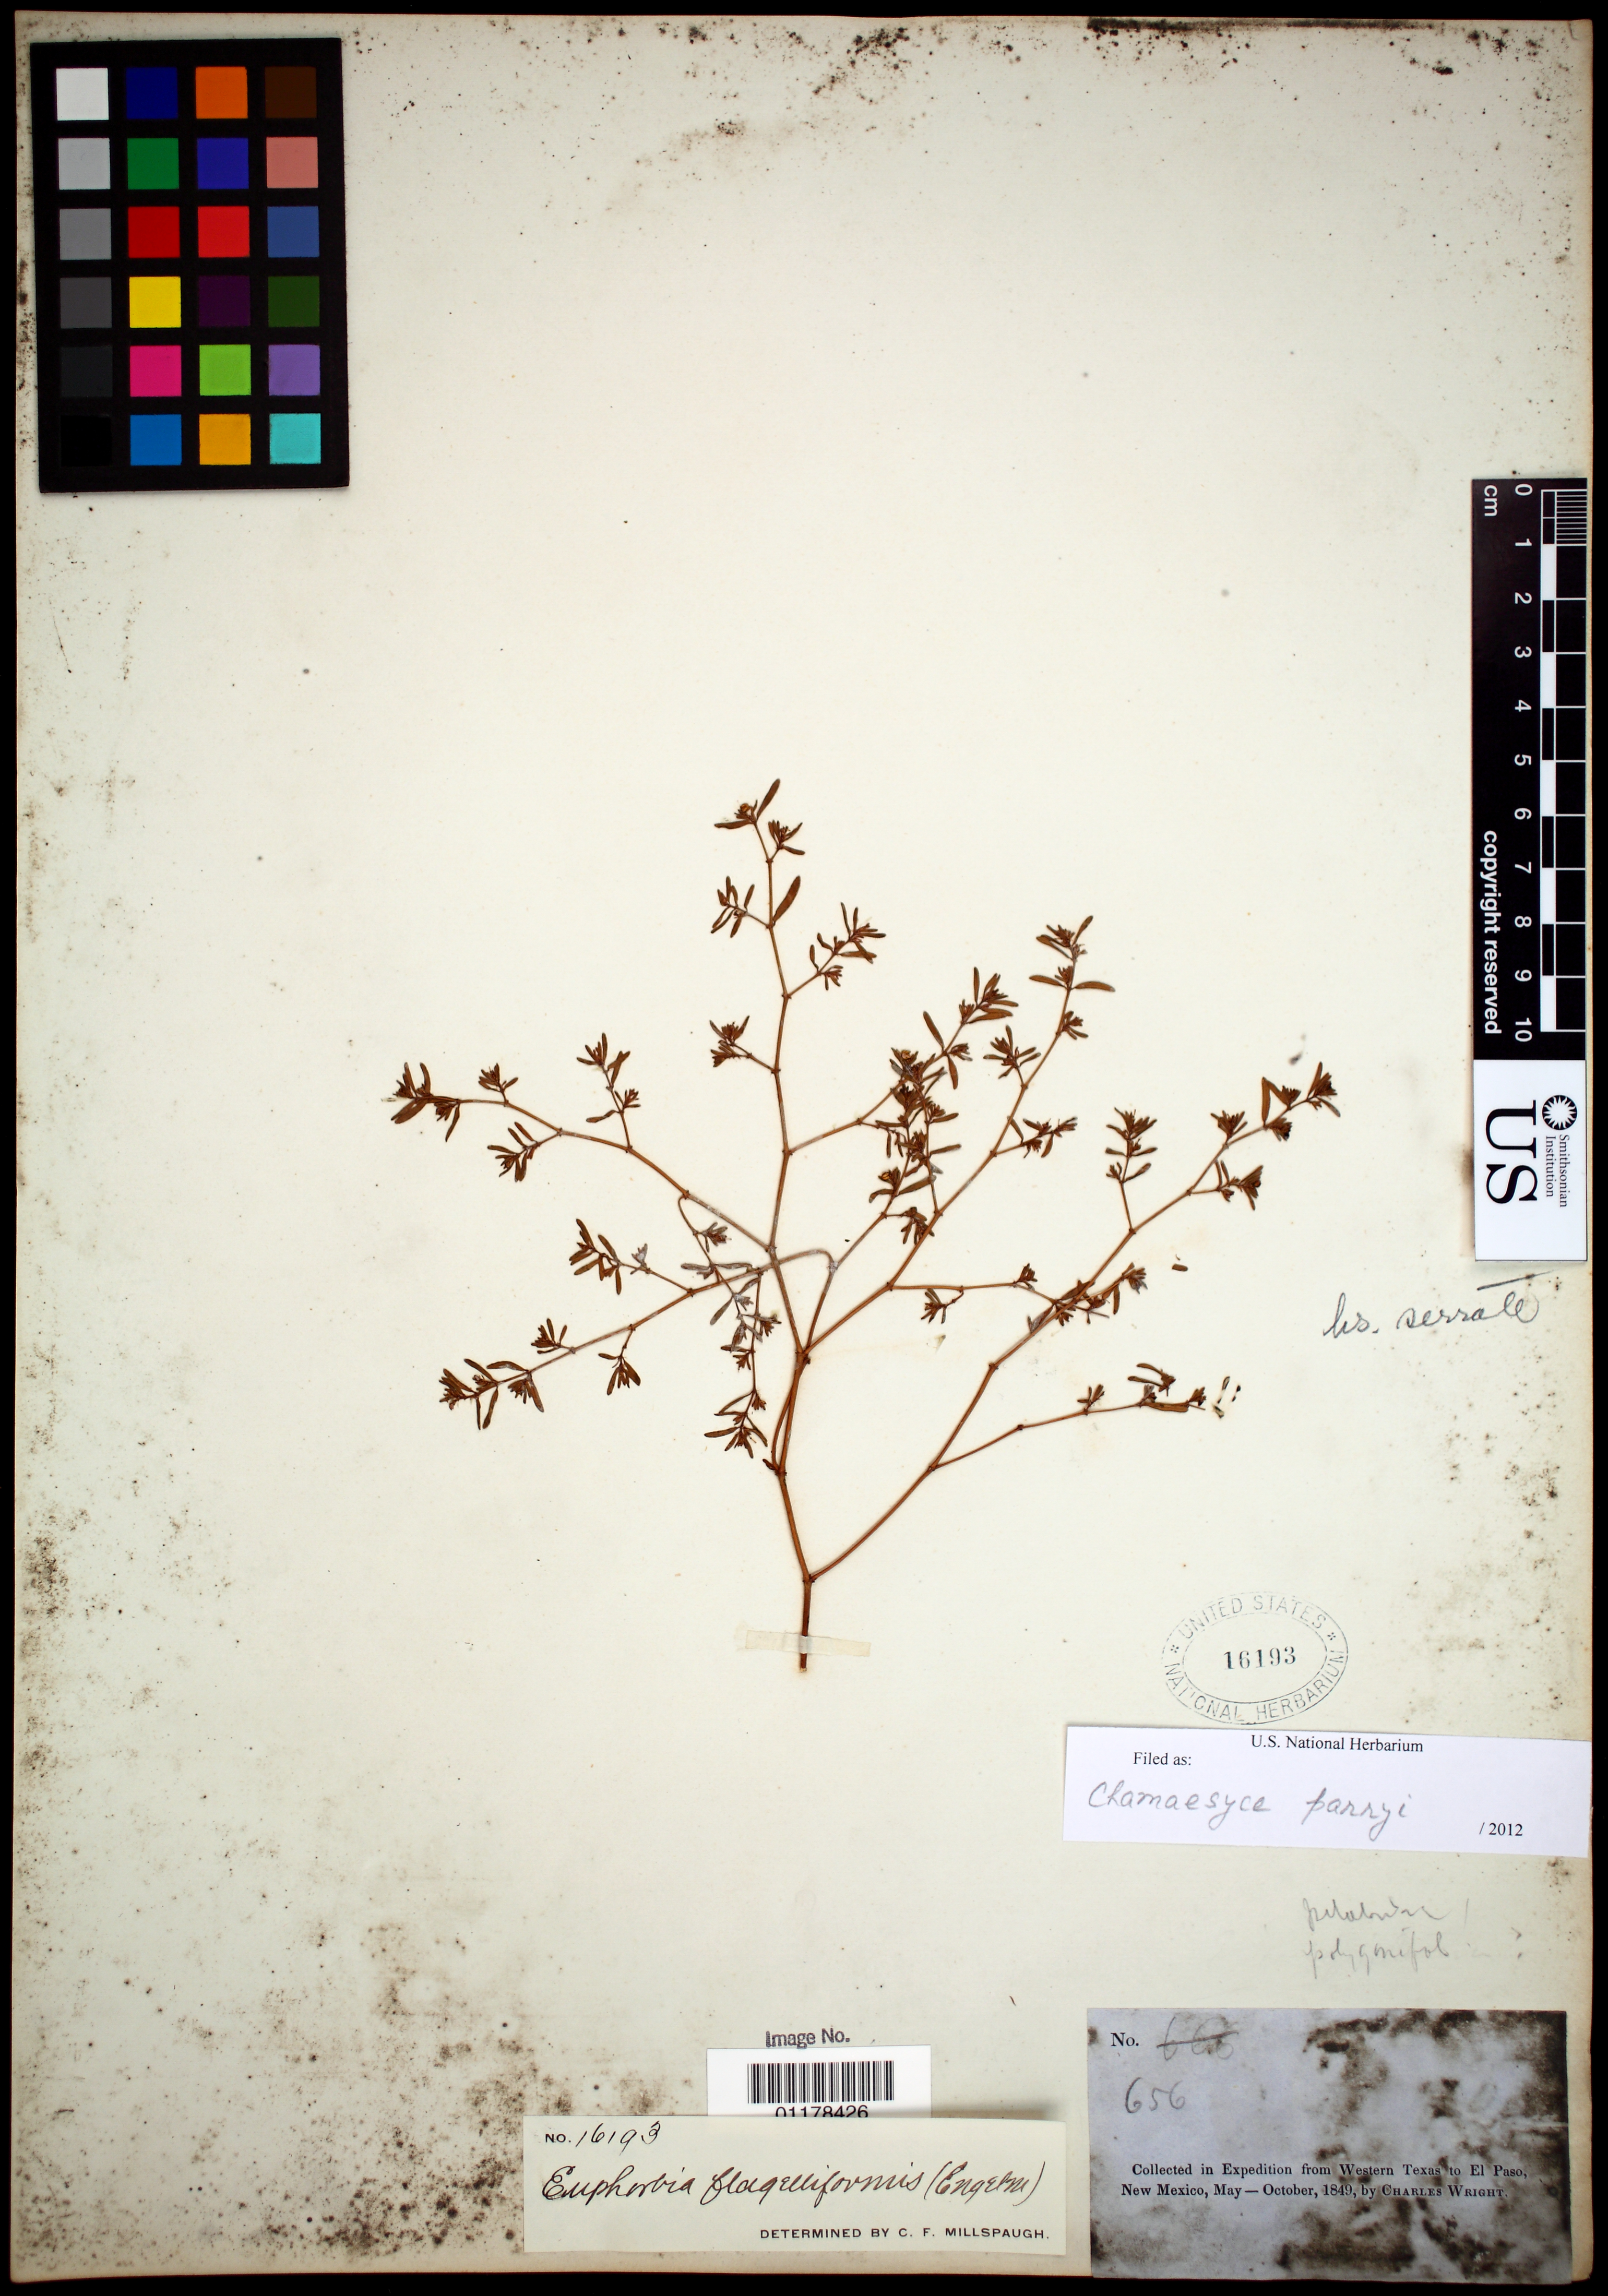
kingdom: Plantae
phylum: Tracheophyta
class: Magnoliopsida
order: Malpighiales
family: Euphorbiaceae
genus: Euphorbia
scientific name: Euphorbia parryi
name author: Engelm.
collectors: C. Wright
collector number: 656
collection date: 1849-05/1849-10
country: United States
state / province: New Mexico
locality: Western Texas to El Paso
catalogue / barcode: US 16193